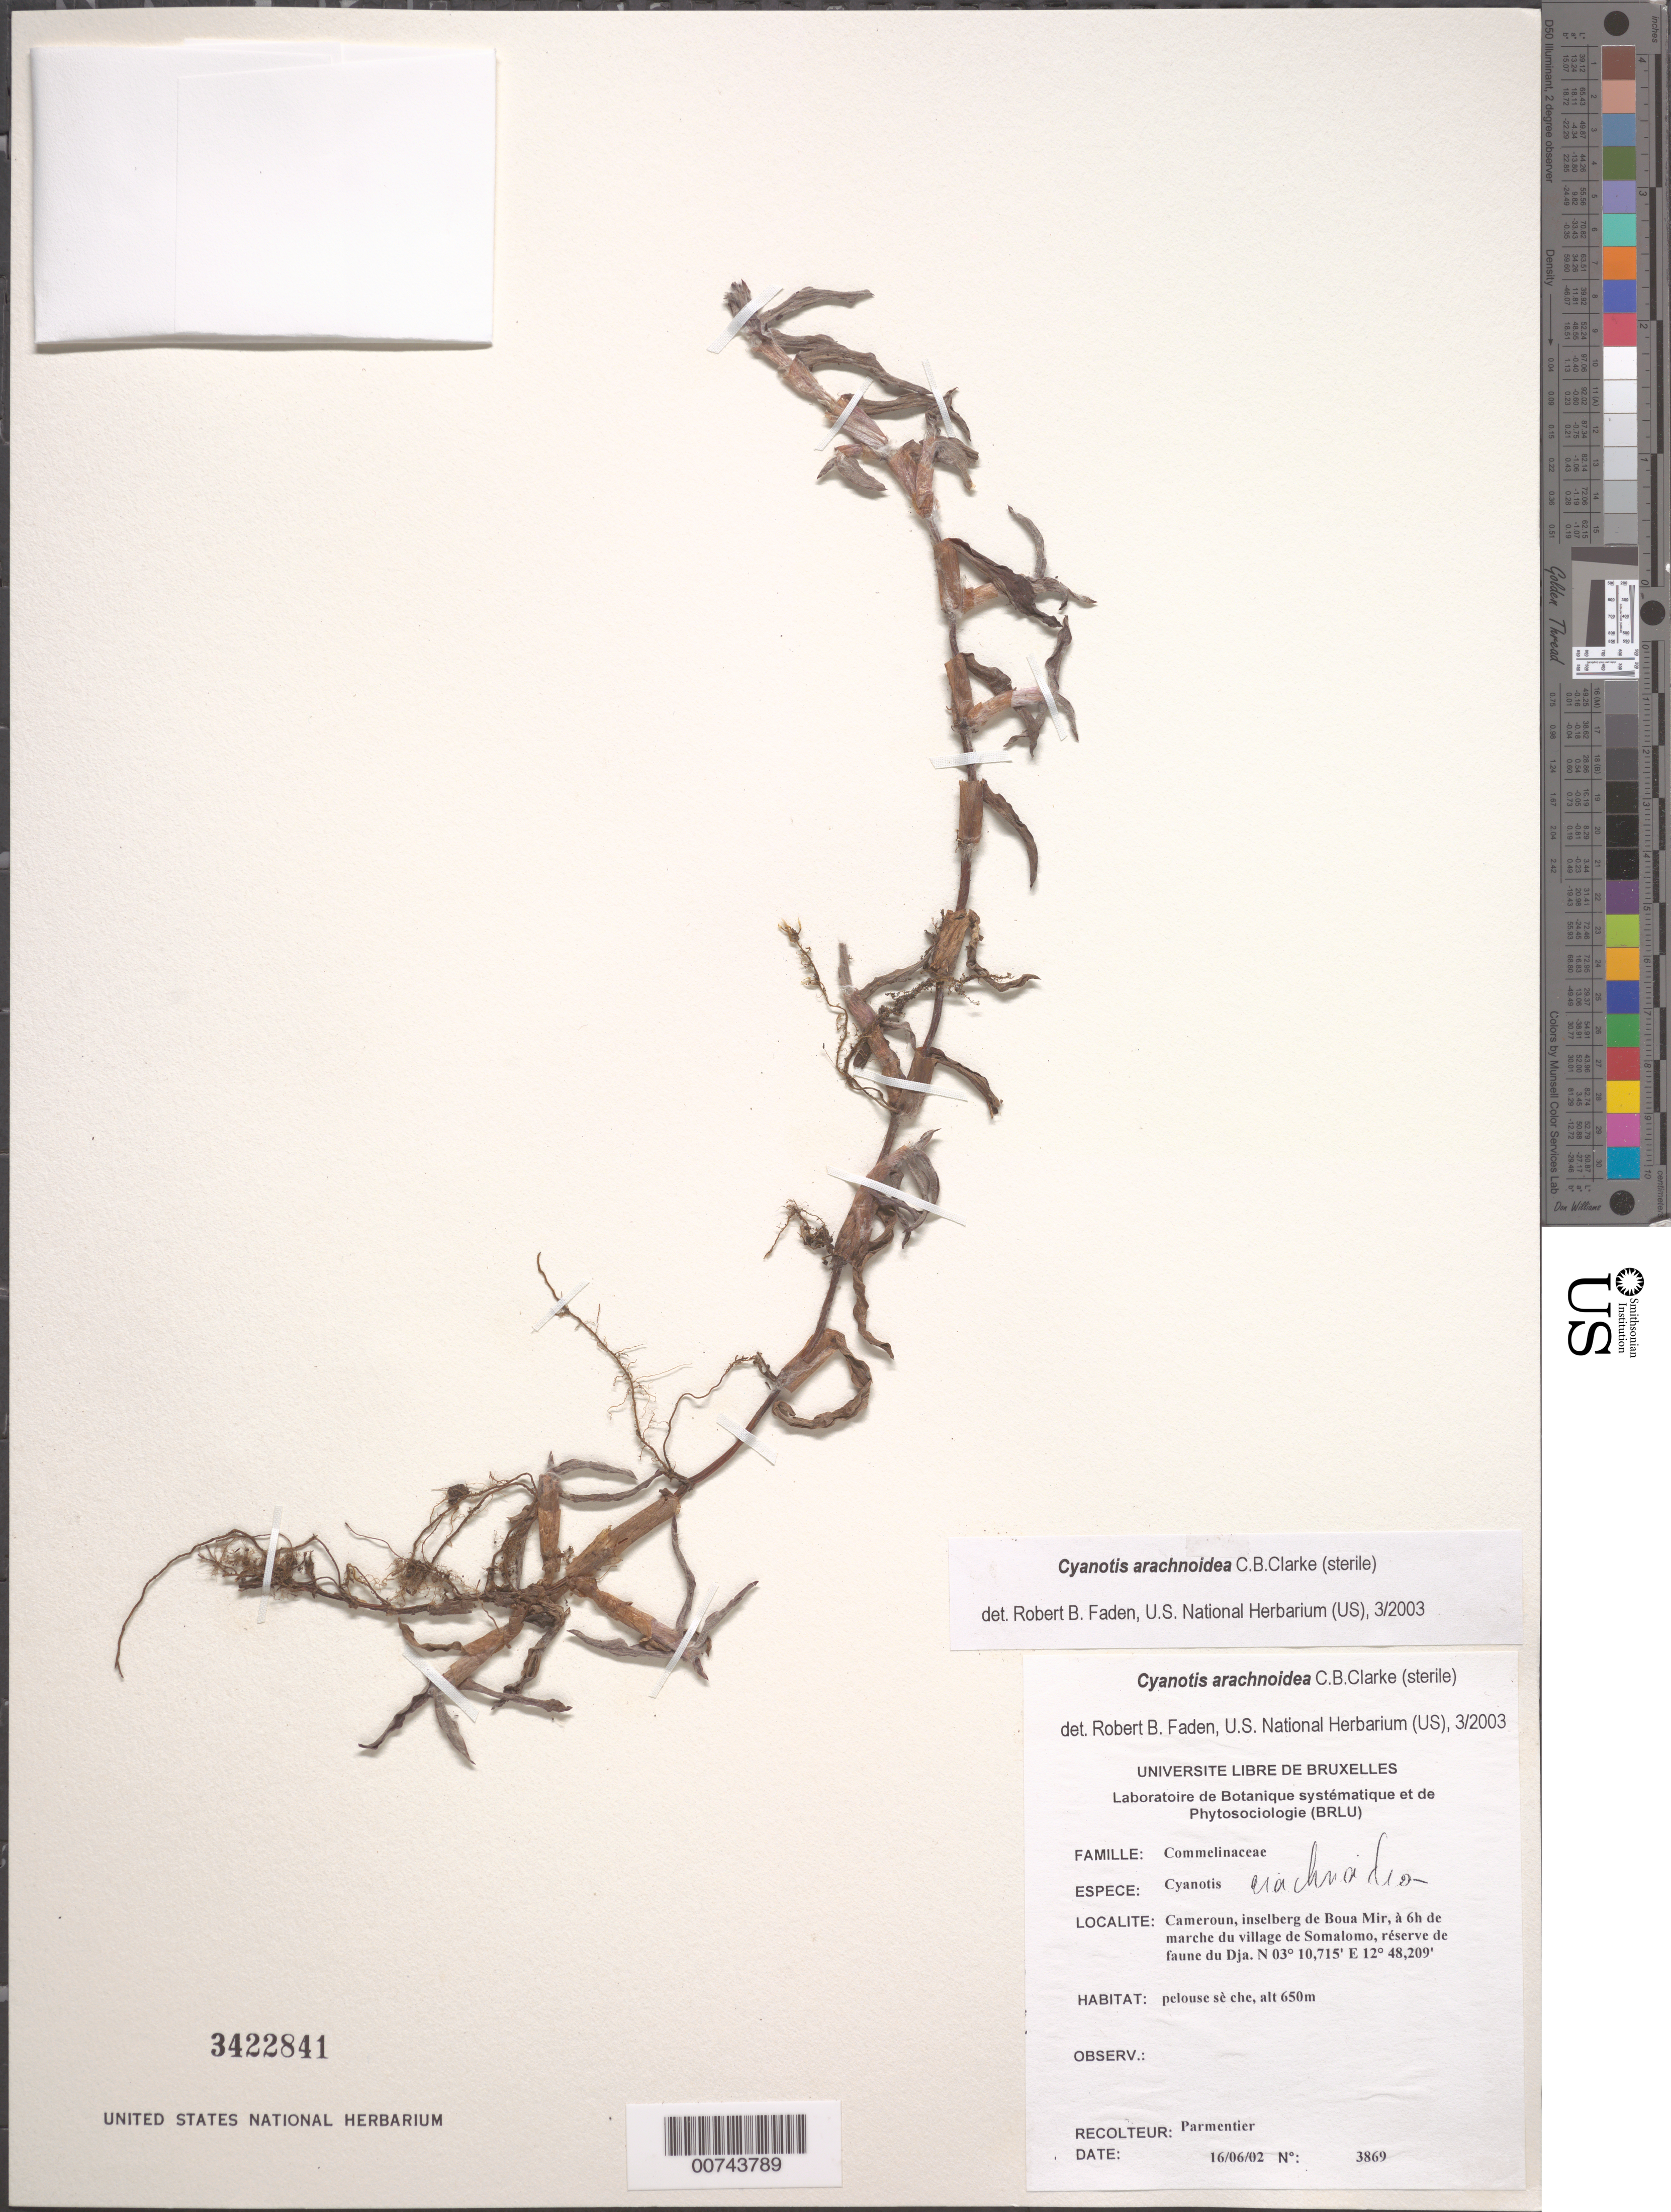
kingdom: Plantae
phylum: Tracheophyta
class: Liliopsida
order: Commelinales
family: Commelinaceae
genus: Cyanotis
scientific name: Cyanotis arachnoidea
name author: C.B. Clarke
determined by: Faden, Robert B., (US), Smithsonian Institution - National Museum of Natural History (UNITED STATES)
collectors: I. Parmentier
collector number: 3869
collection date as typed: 16 Jun 2002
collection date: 2002-06-16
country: Cameroon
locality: Inselberg de Boua Mir, village Somalomo, reserve de faune du Dja.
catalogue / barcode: US 3422841